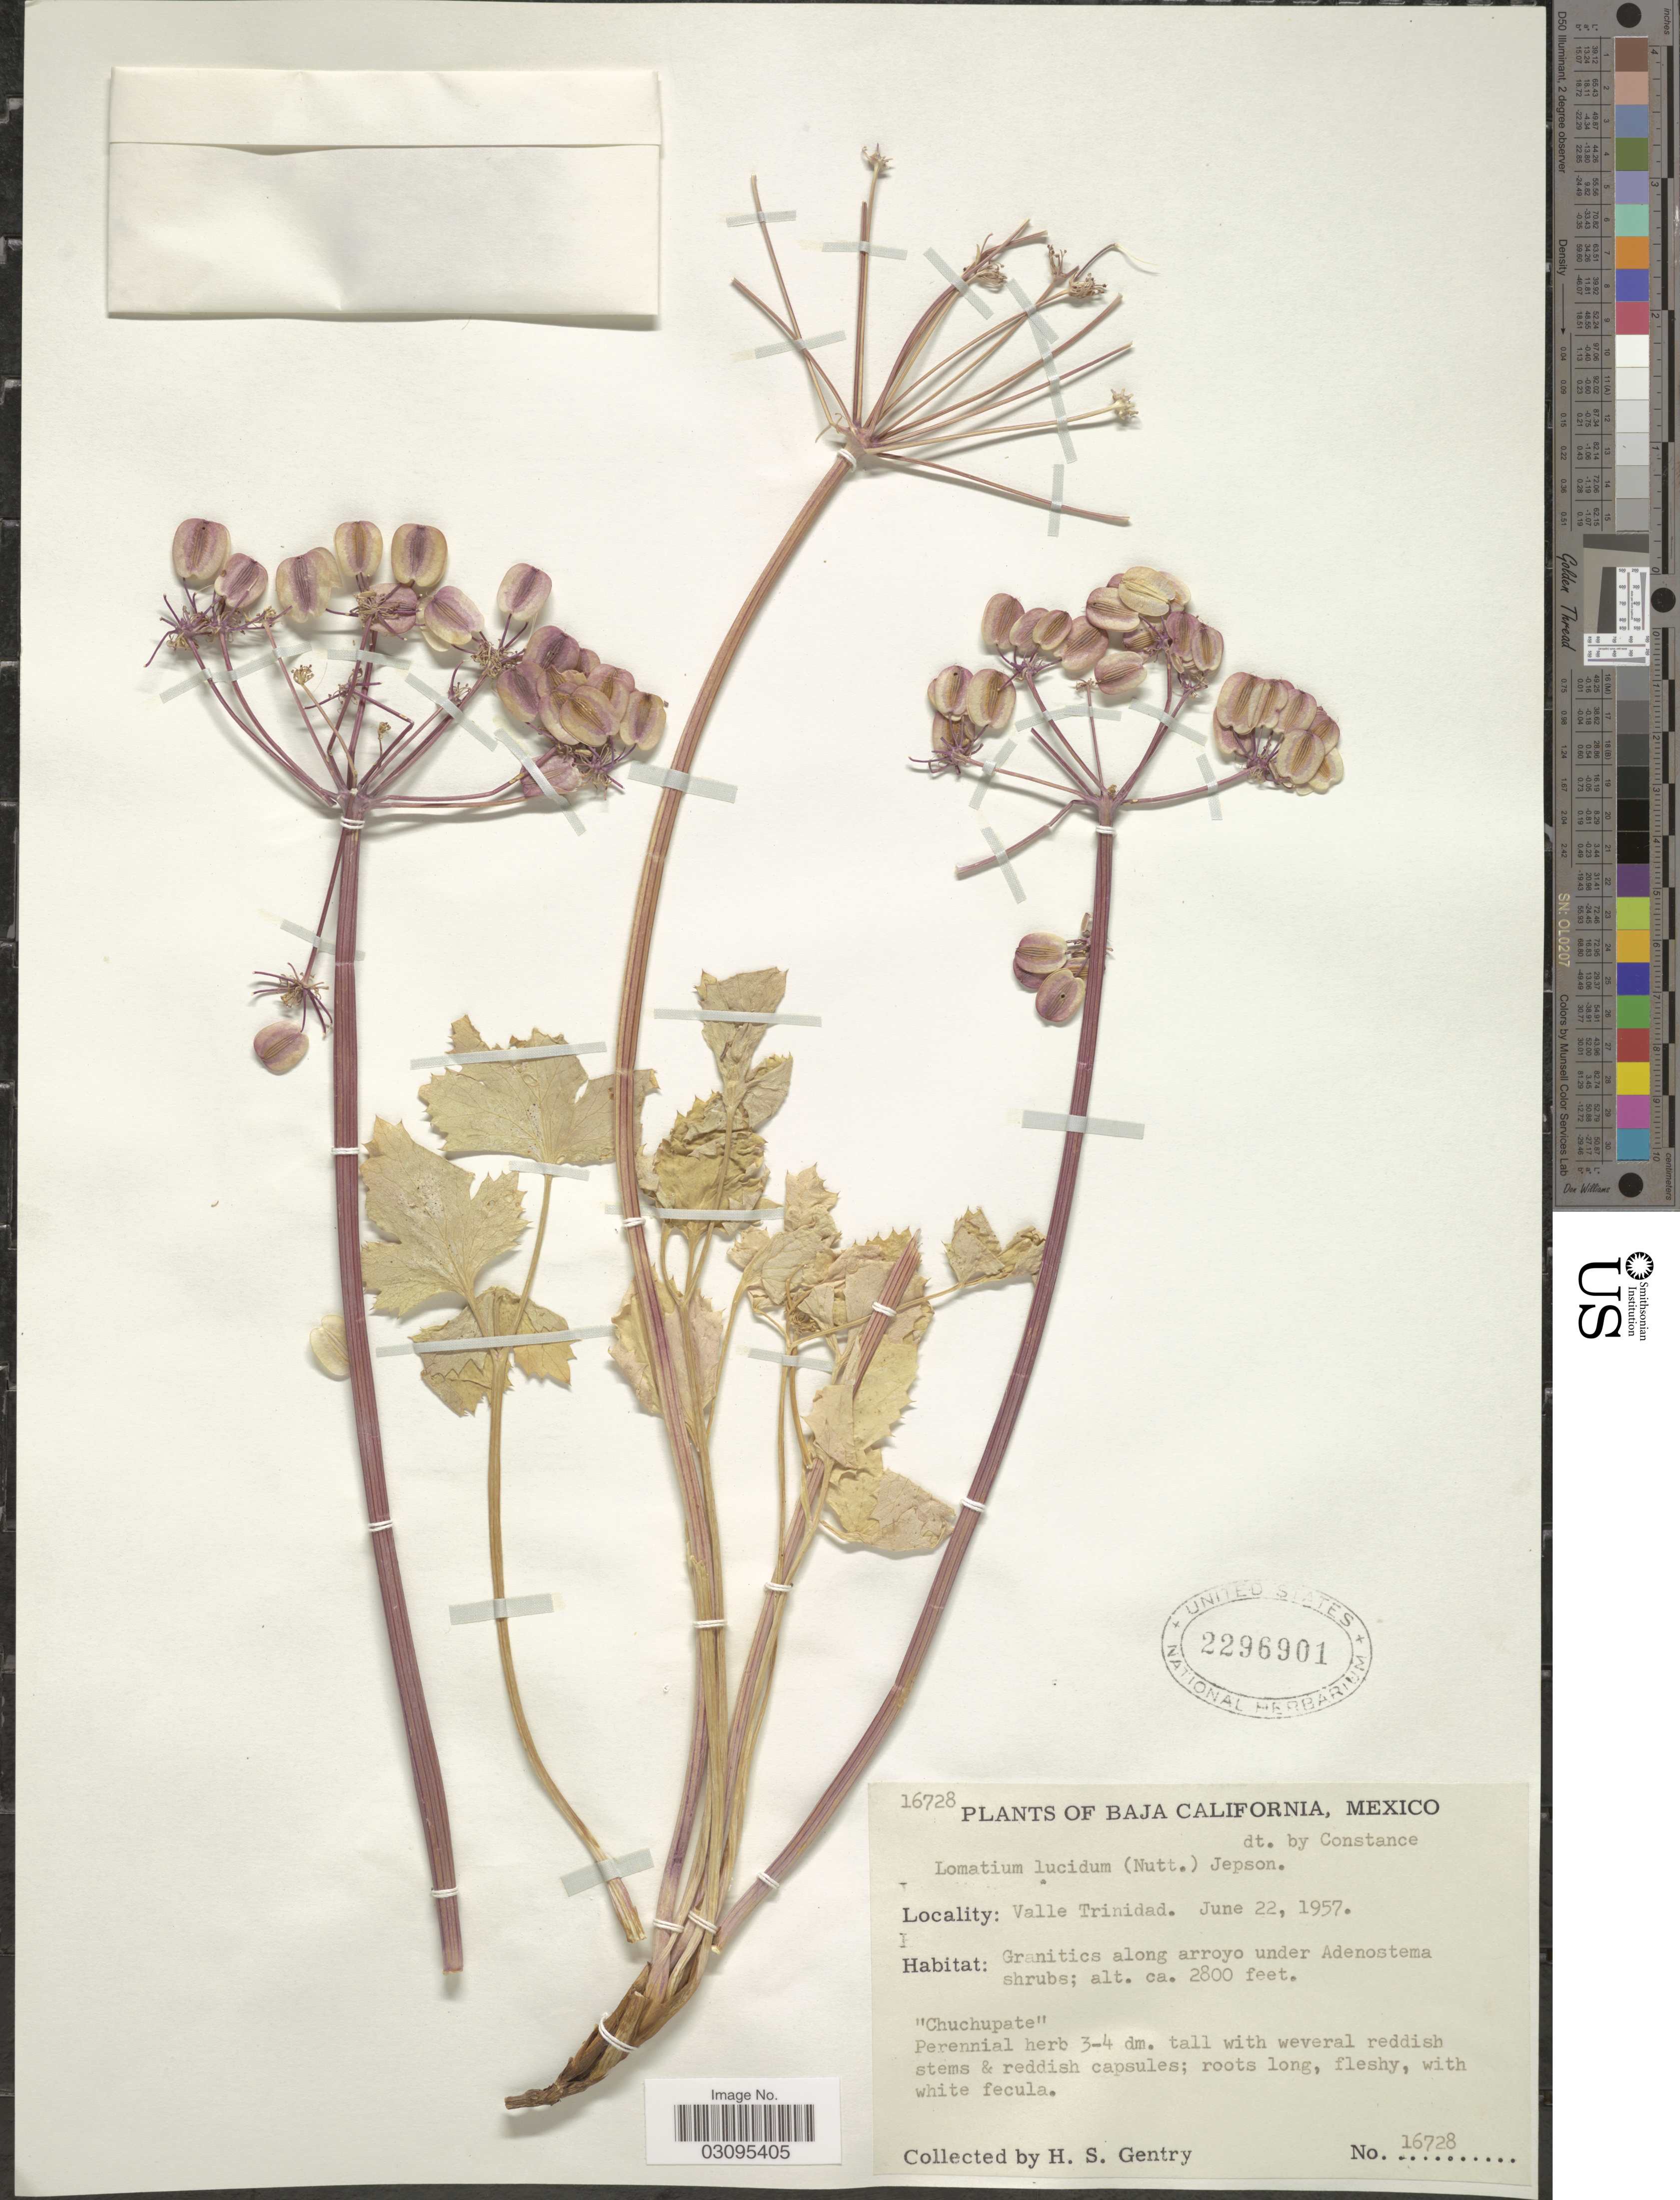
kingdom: Plantae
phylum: Tracheophyta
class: Magnoliopsida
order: Apiales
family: Apiaceae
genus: Lomatium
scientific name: Lomatium lucidum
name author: (Nutt. ex Torr. & A. Gray) Jeps.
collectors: H. S. Gentry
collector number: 16728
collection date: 1957-06-22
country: Mexico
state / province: Baja California Norte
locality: Valle Trinidad.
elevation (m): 853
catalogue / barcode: US 2296901